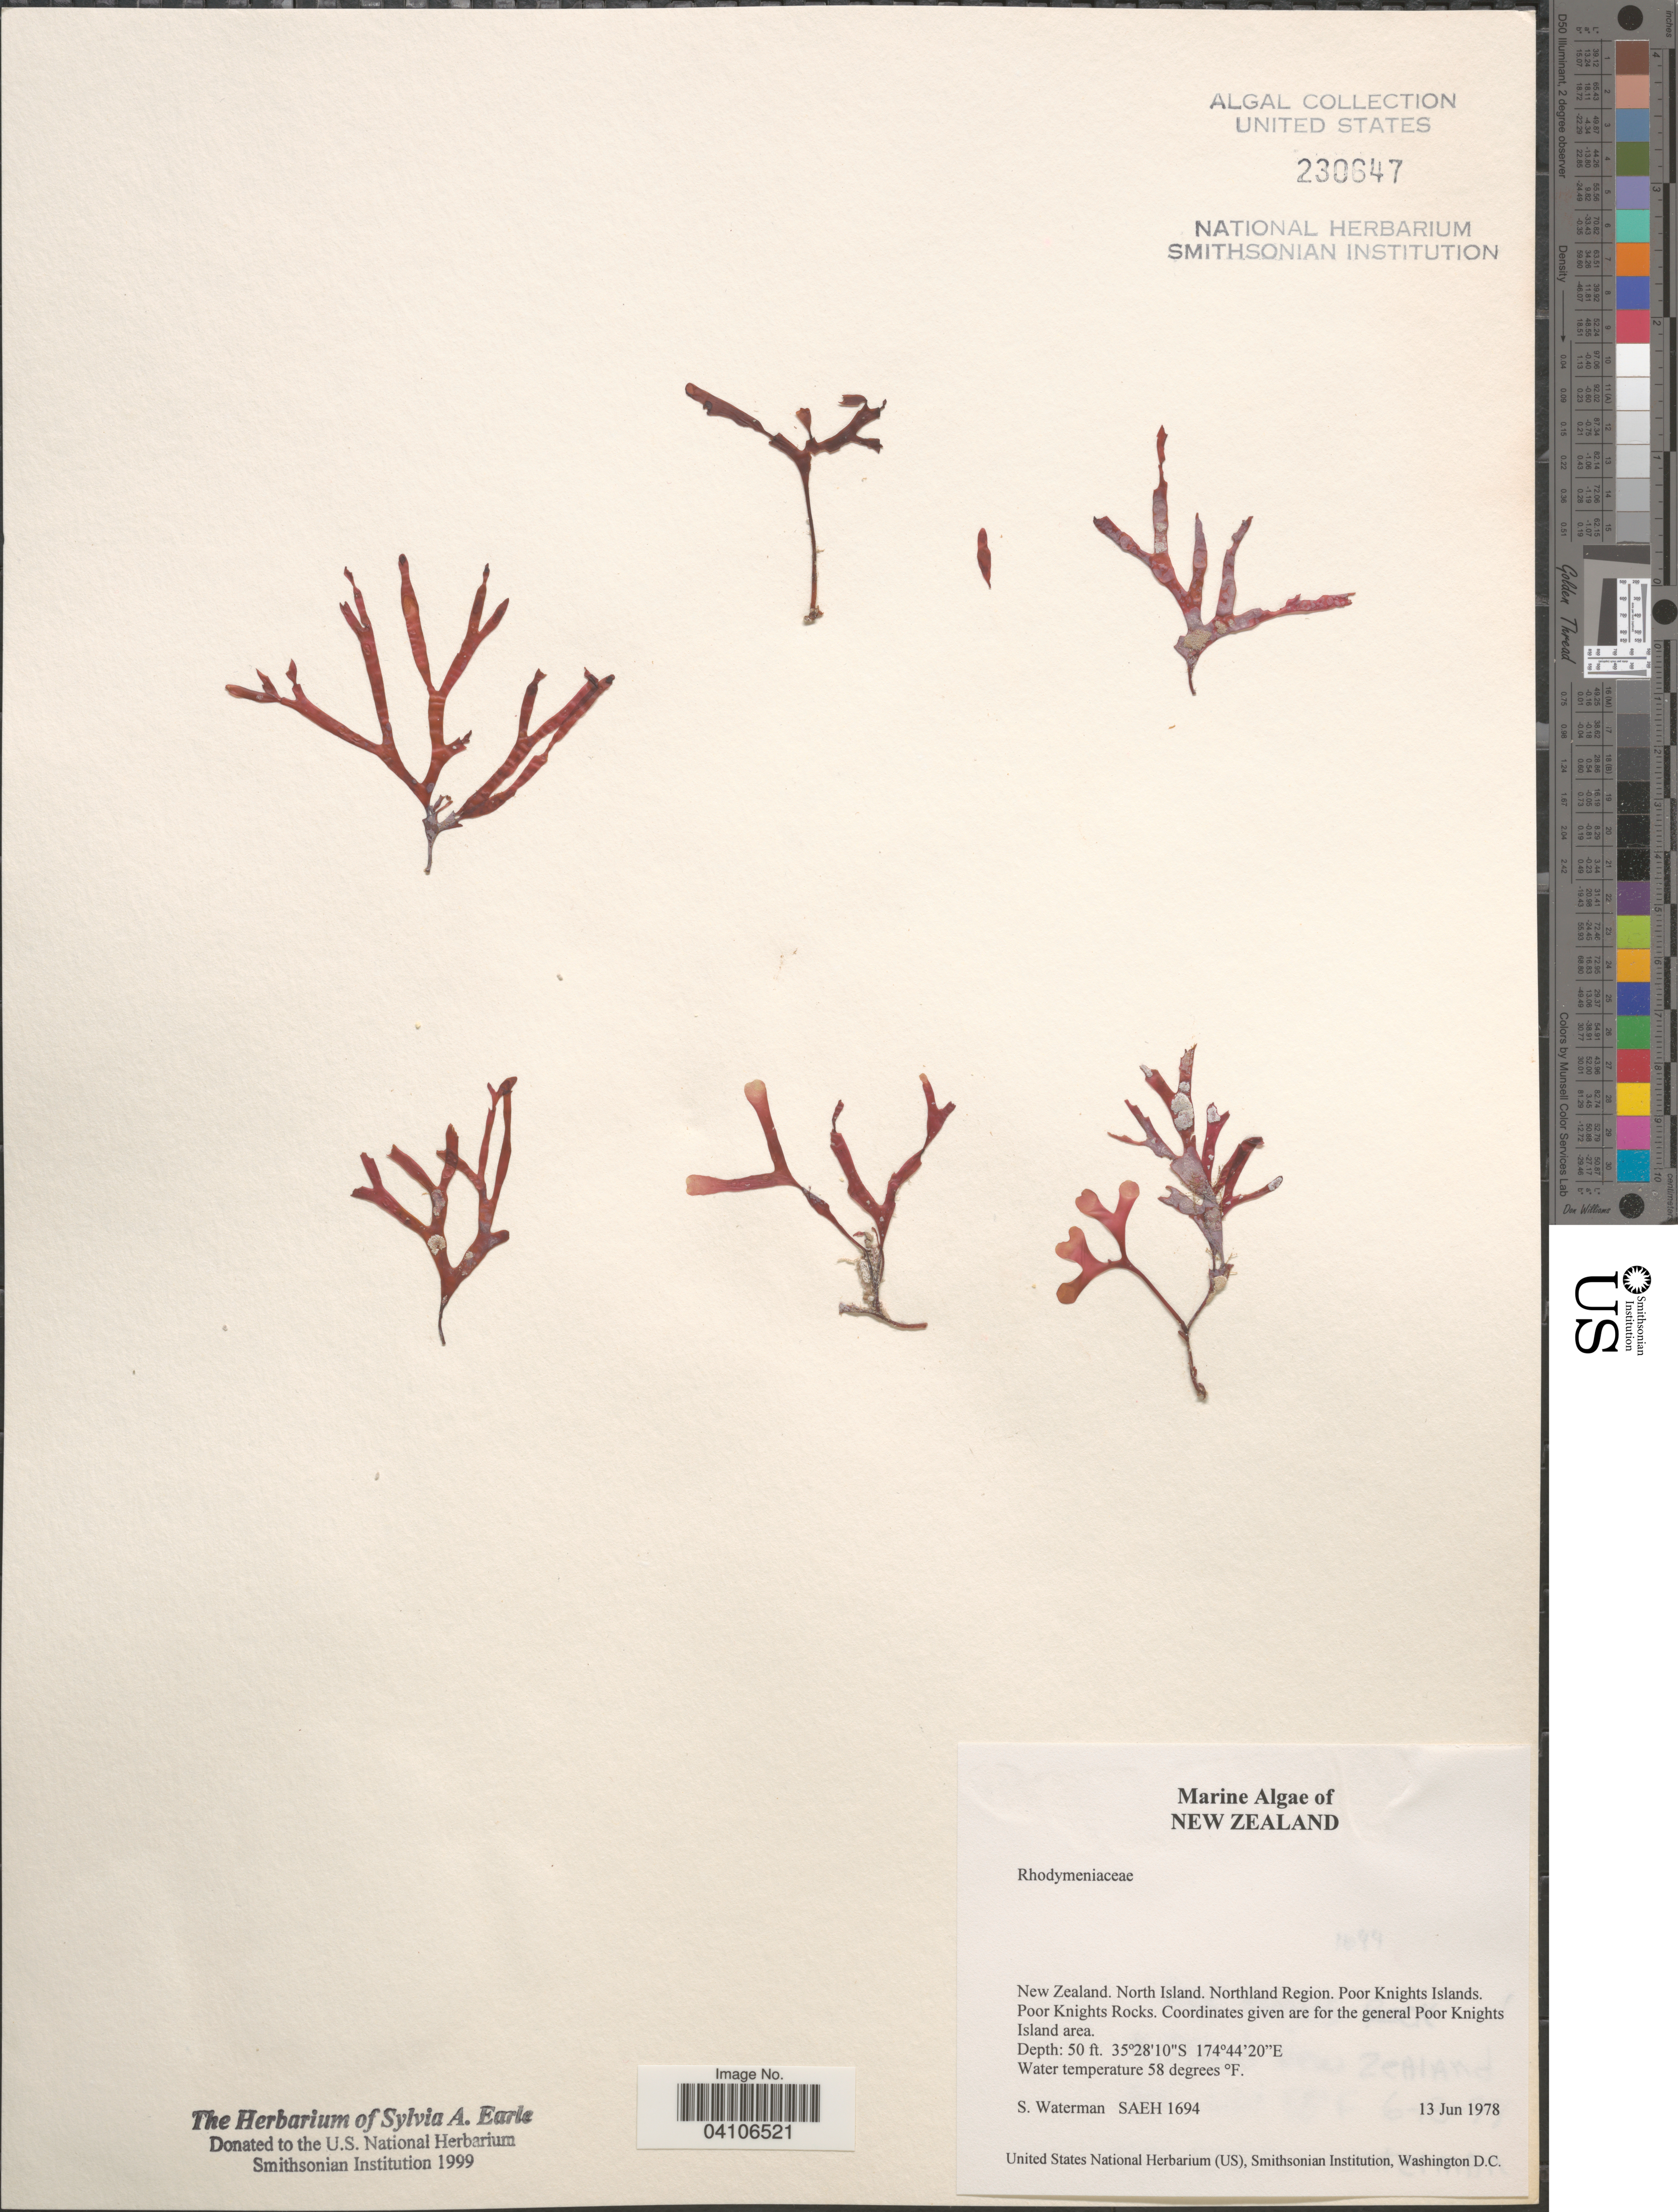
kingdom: Plantae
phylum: Rhodophyta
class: Florideophyceae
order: Rhodymeniales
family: Rhodymeniaceae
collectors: S. Waterman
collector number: SAEH 1694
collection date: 1978-06-13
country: New Zealand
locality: North Island. Northland Region. Poor Knights Islands. Poor Knights Rocks. Coordinates given are for the general Poor Knights Island area [unsure placement].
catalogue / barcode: US 230647